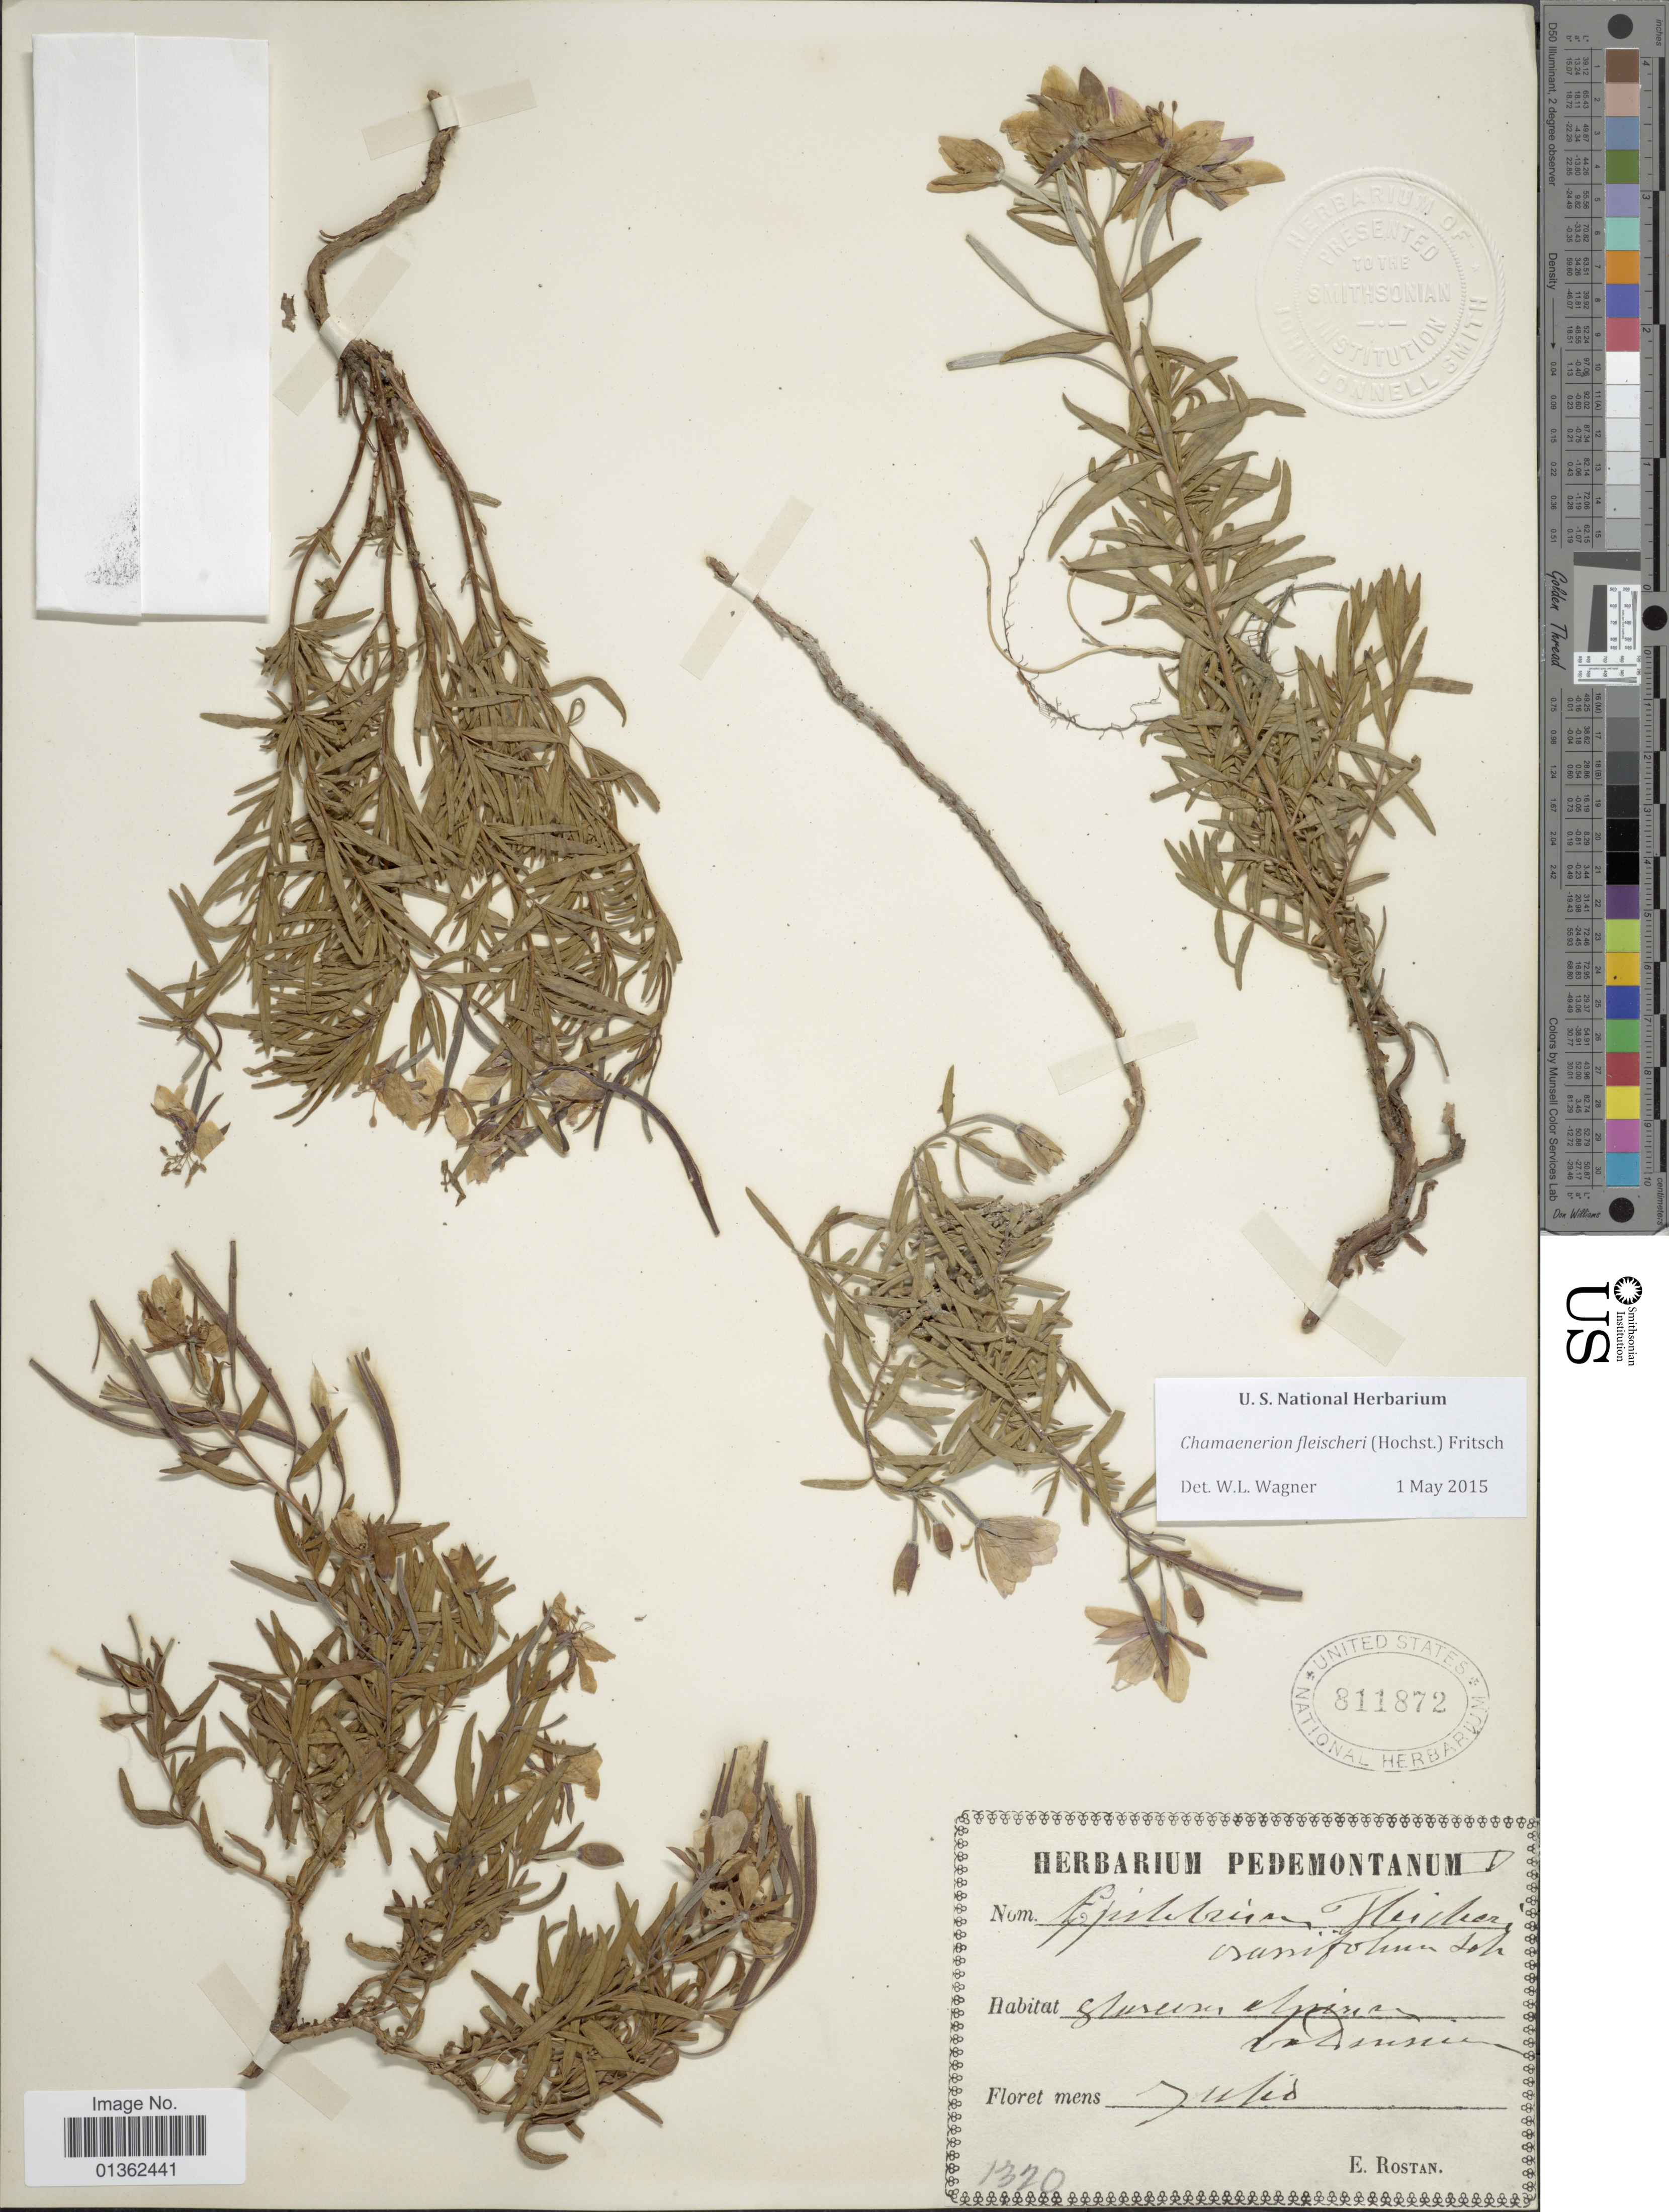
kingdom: Plantae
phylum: Tracheophyta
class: Magnoliopsida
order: Myrtales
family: Onagraceae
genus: Chamaenerion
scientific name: Chamaenerion fleischeri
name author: (Hochst.) Fritsch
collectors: E. Rostan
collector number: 1320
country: Italy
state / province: Piedmont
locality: Glureusu alpinas [illegible text]. [interpreted]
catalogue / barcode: US 811872